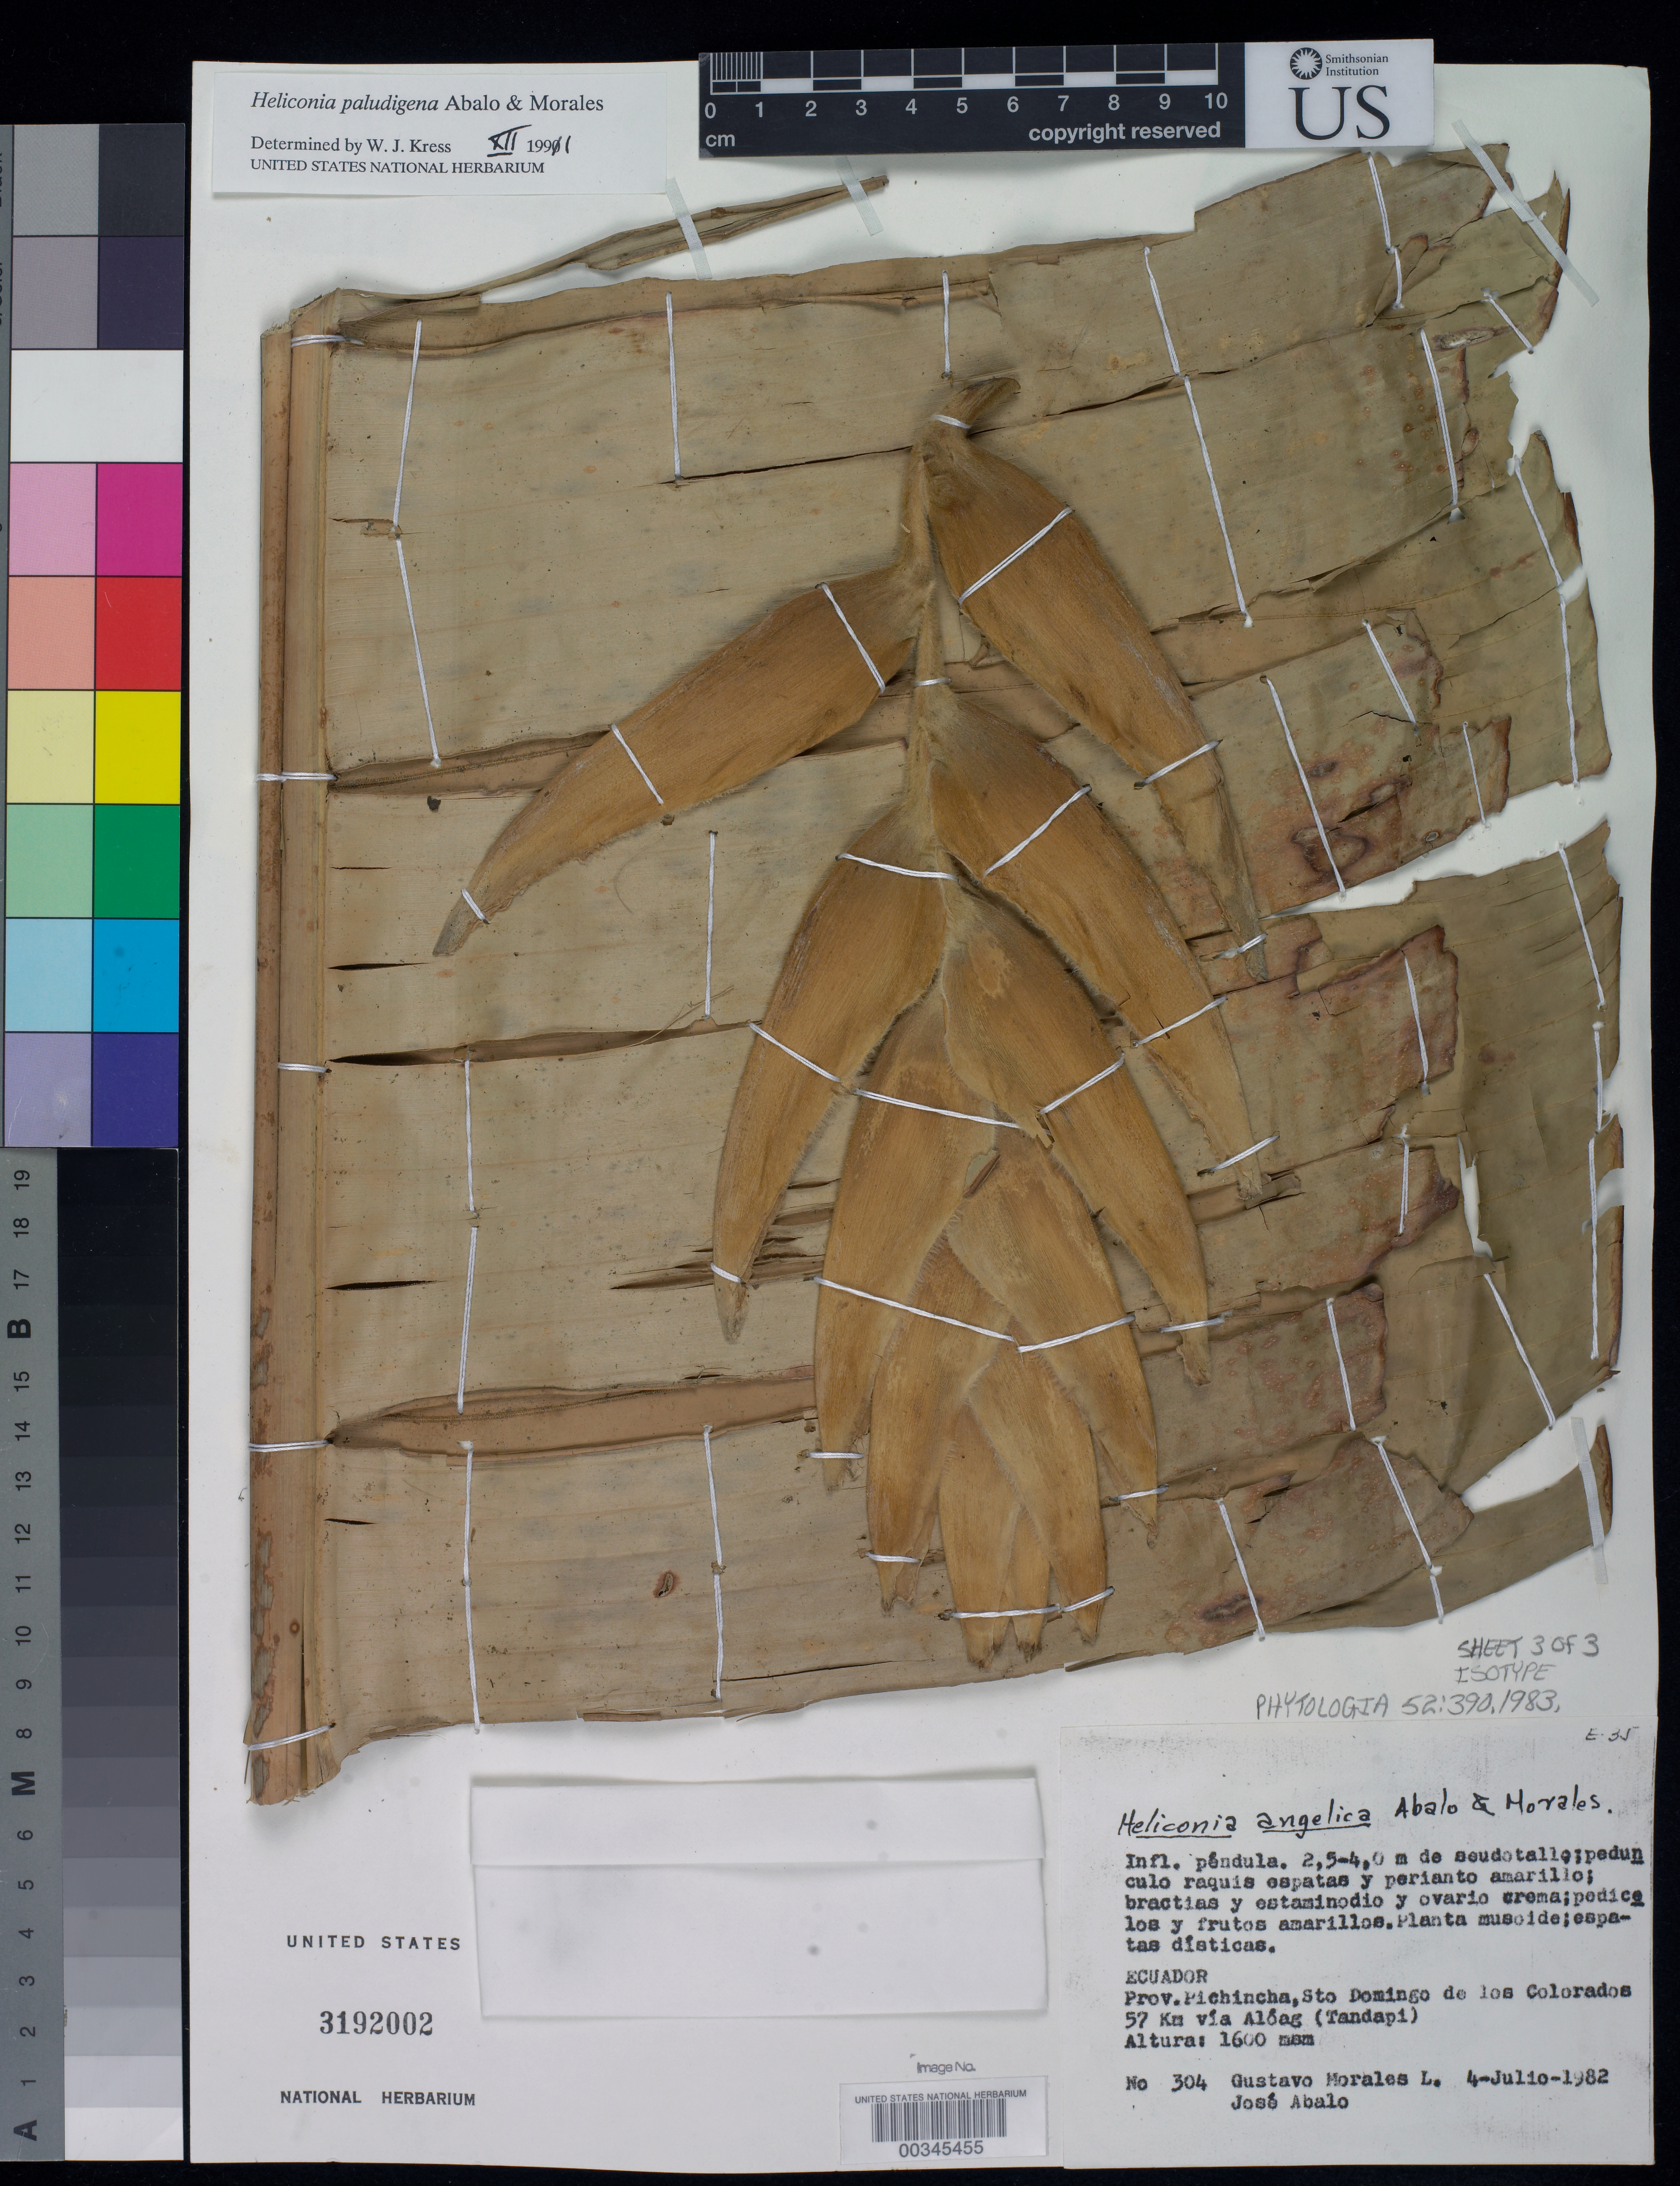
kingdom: Plantae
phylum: Tracheophyta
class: Liliopsida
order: Zingiberales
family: Heliconiaceae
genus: Heliconia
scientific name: Heliconia angelica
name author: Abalo & G. Morales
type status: Isotype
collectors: G. Morales L. & J. E. Abalo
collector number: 304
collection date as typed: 04 Jul 1982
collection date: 1982-07-04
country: Ecuador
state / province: Pichincha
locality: Sto. Domingo de Los Colorados 57 km via Aloag (Tandapi).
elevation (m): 1600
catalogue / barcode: US 3192002